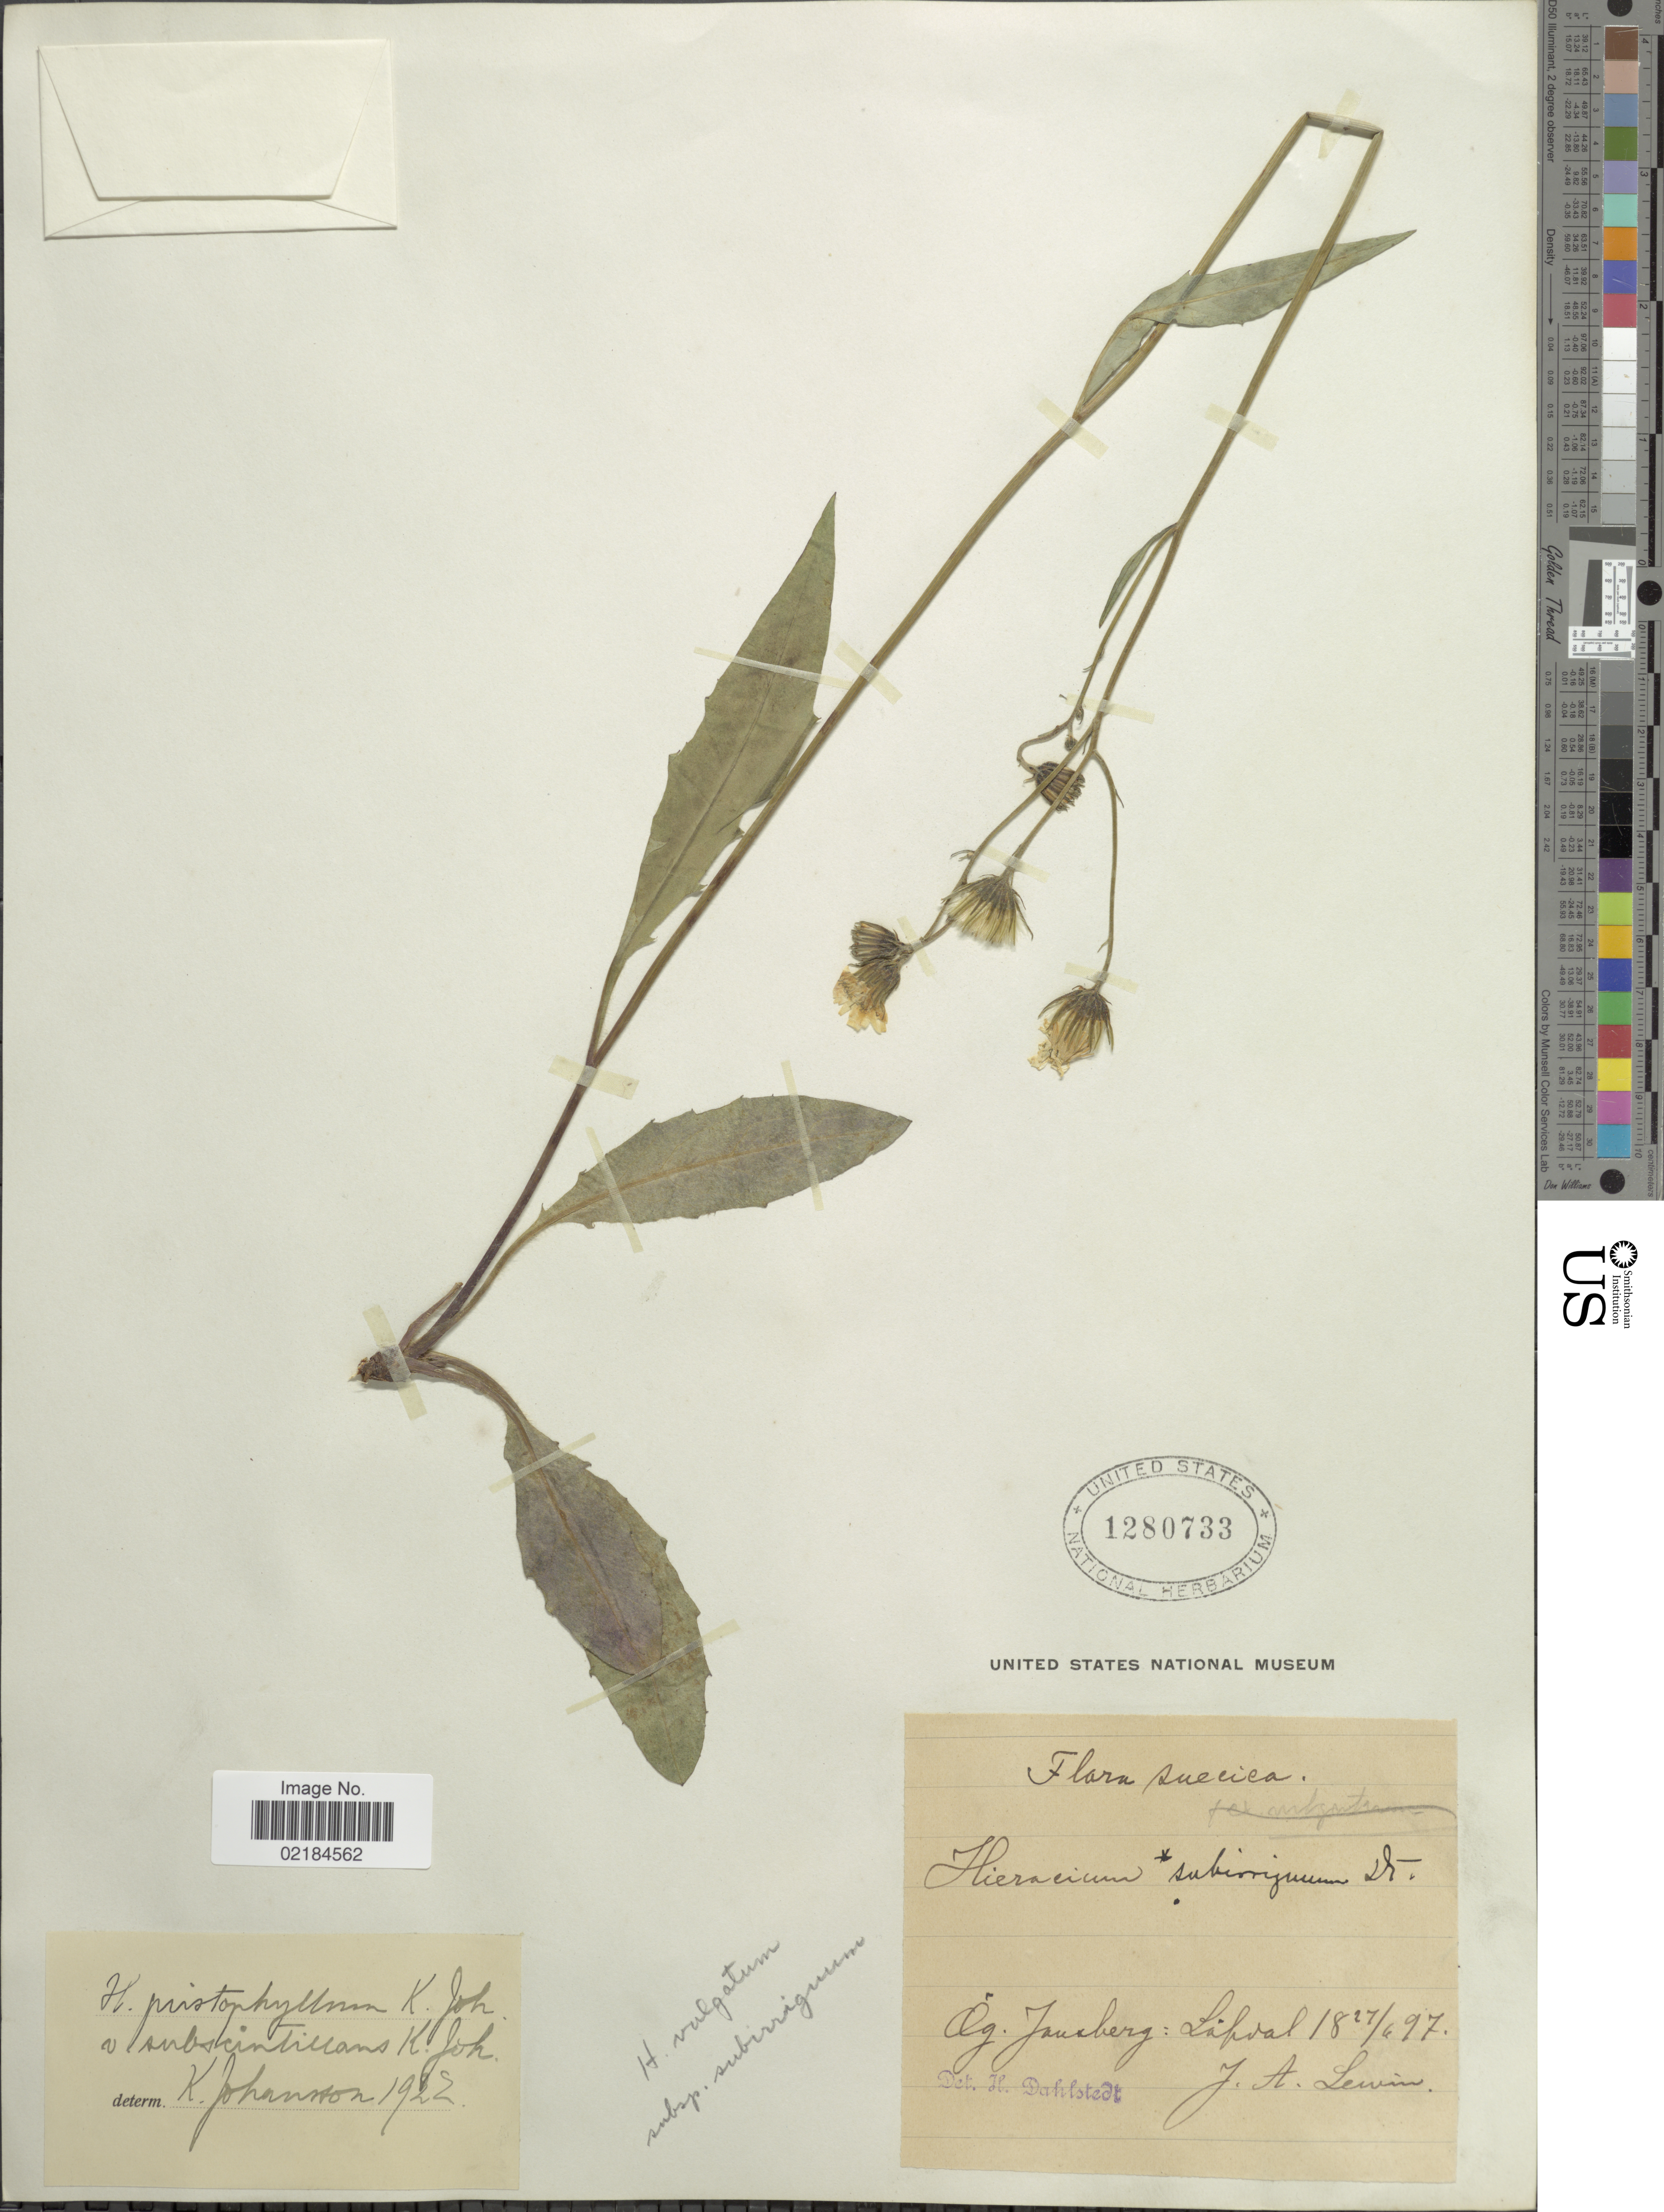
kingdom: Plantae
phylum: Tracheophyta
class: Magnoliopsida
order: Asterales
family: Asteraceae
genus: Hieracium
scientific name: Hieracium lachenalii subsp. cruenifolium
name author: (Dahlst. & Lübeck) Zahn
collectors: J. Lewin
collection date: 1897-06-27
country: Sweden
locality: Suecica, Og. Jonsberg: Lafval [interpreted]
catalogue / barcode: US 1280733